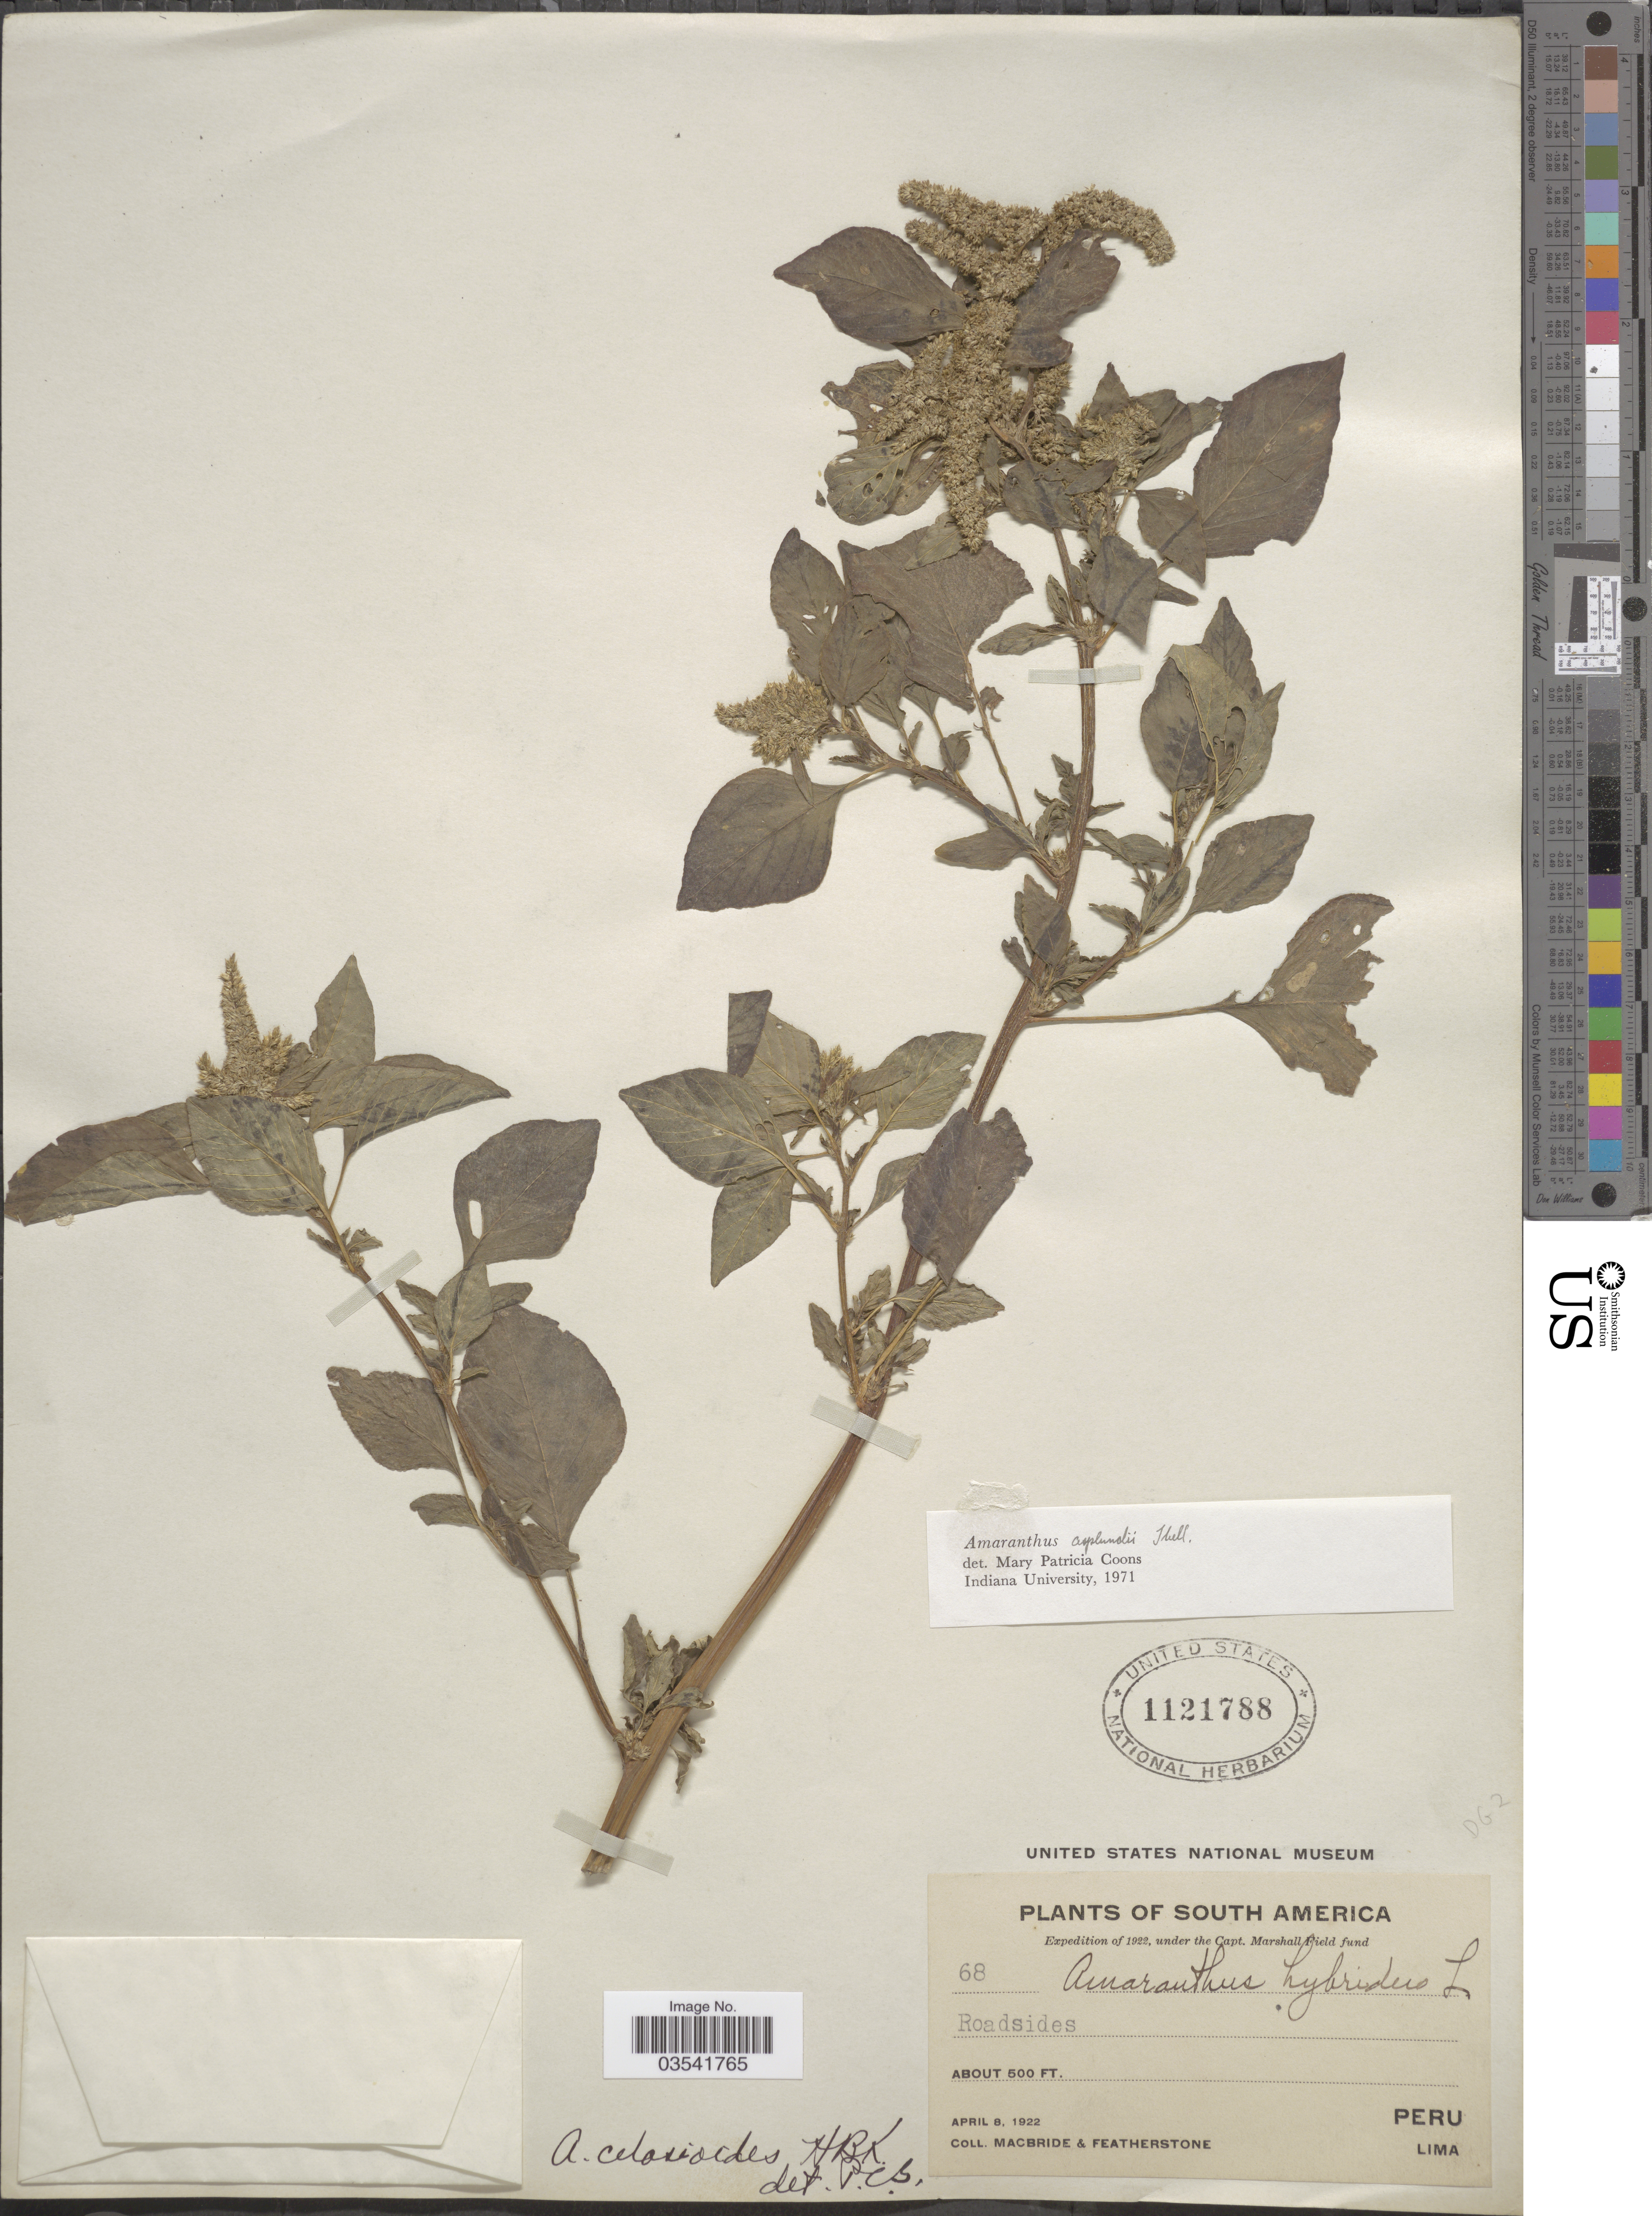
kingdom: Plantae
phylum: Tracheophyta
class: Magnoliopsida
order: Caryophyllales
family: Amaranthaceae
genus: Amaranthus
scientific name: Amaranthus asplundii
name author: Thell.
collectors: Macbride, -- & -. Featherstone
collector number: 68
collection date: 1922-04-08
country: Peru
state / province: Lima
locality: Roadsides.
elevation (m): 152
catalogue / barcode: US 1121788